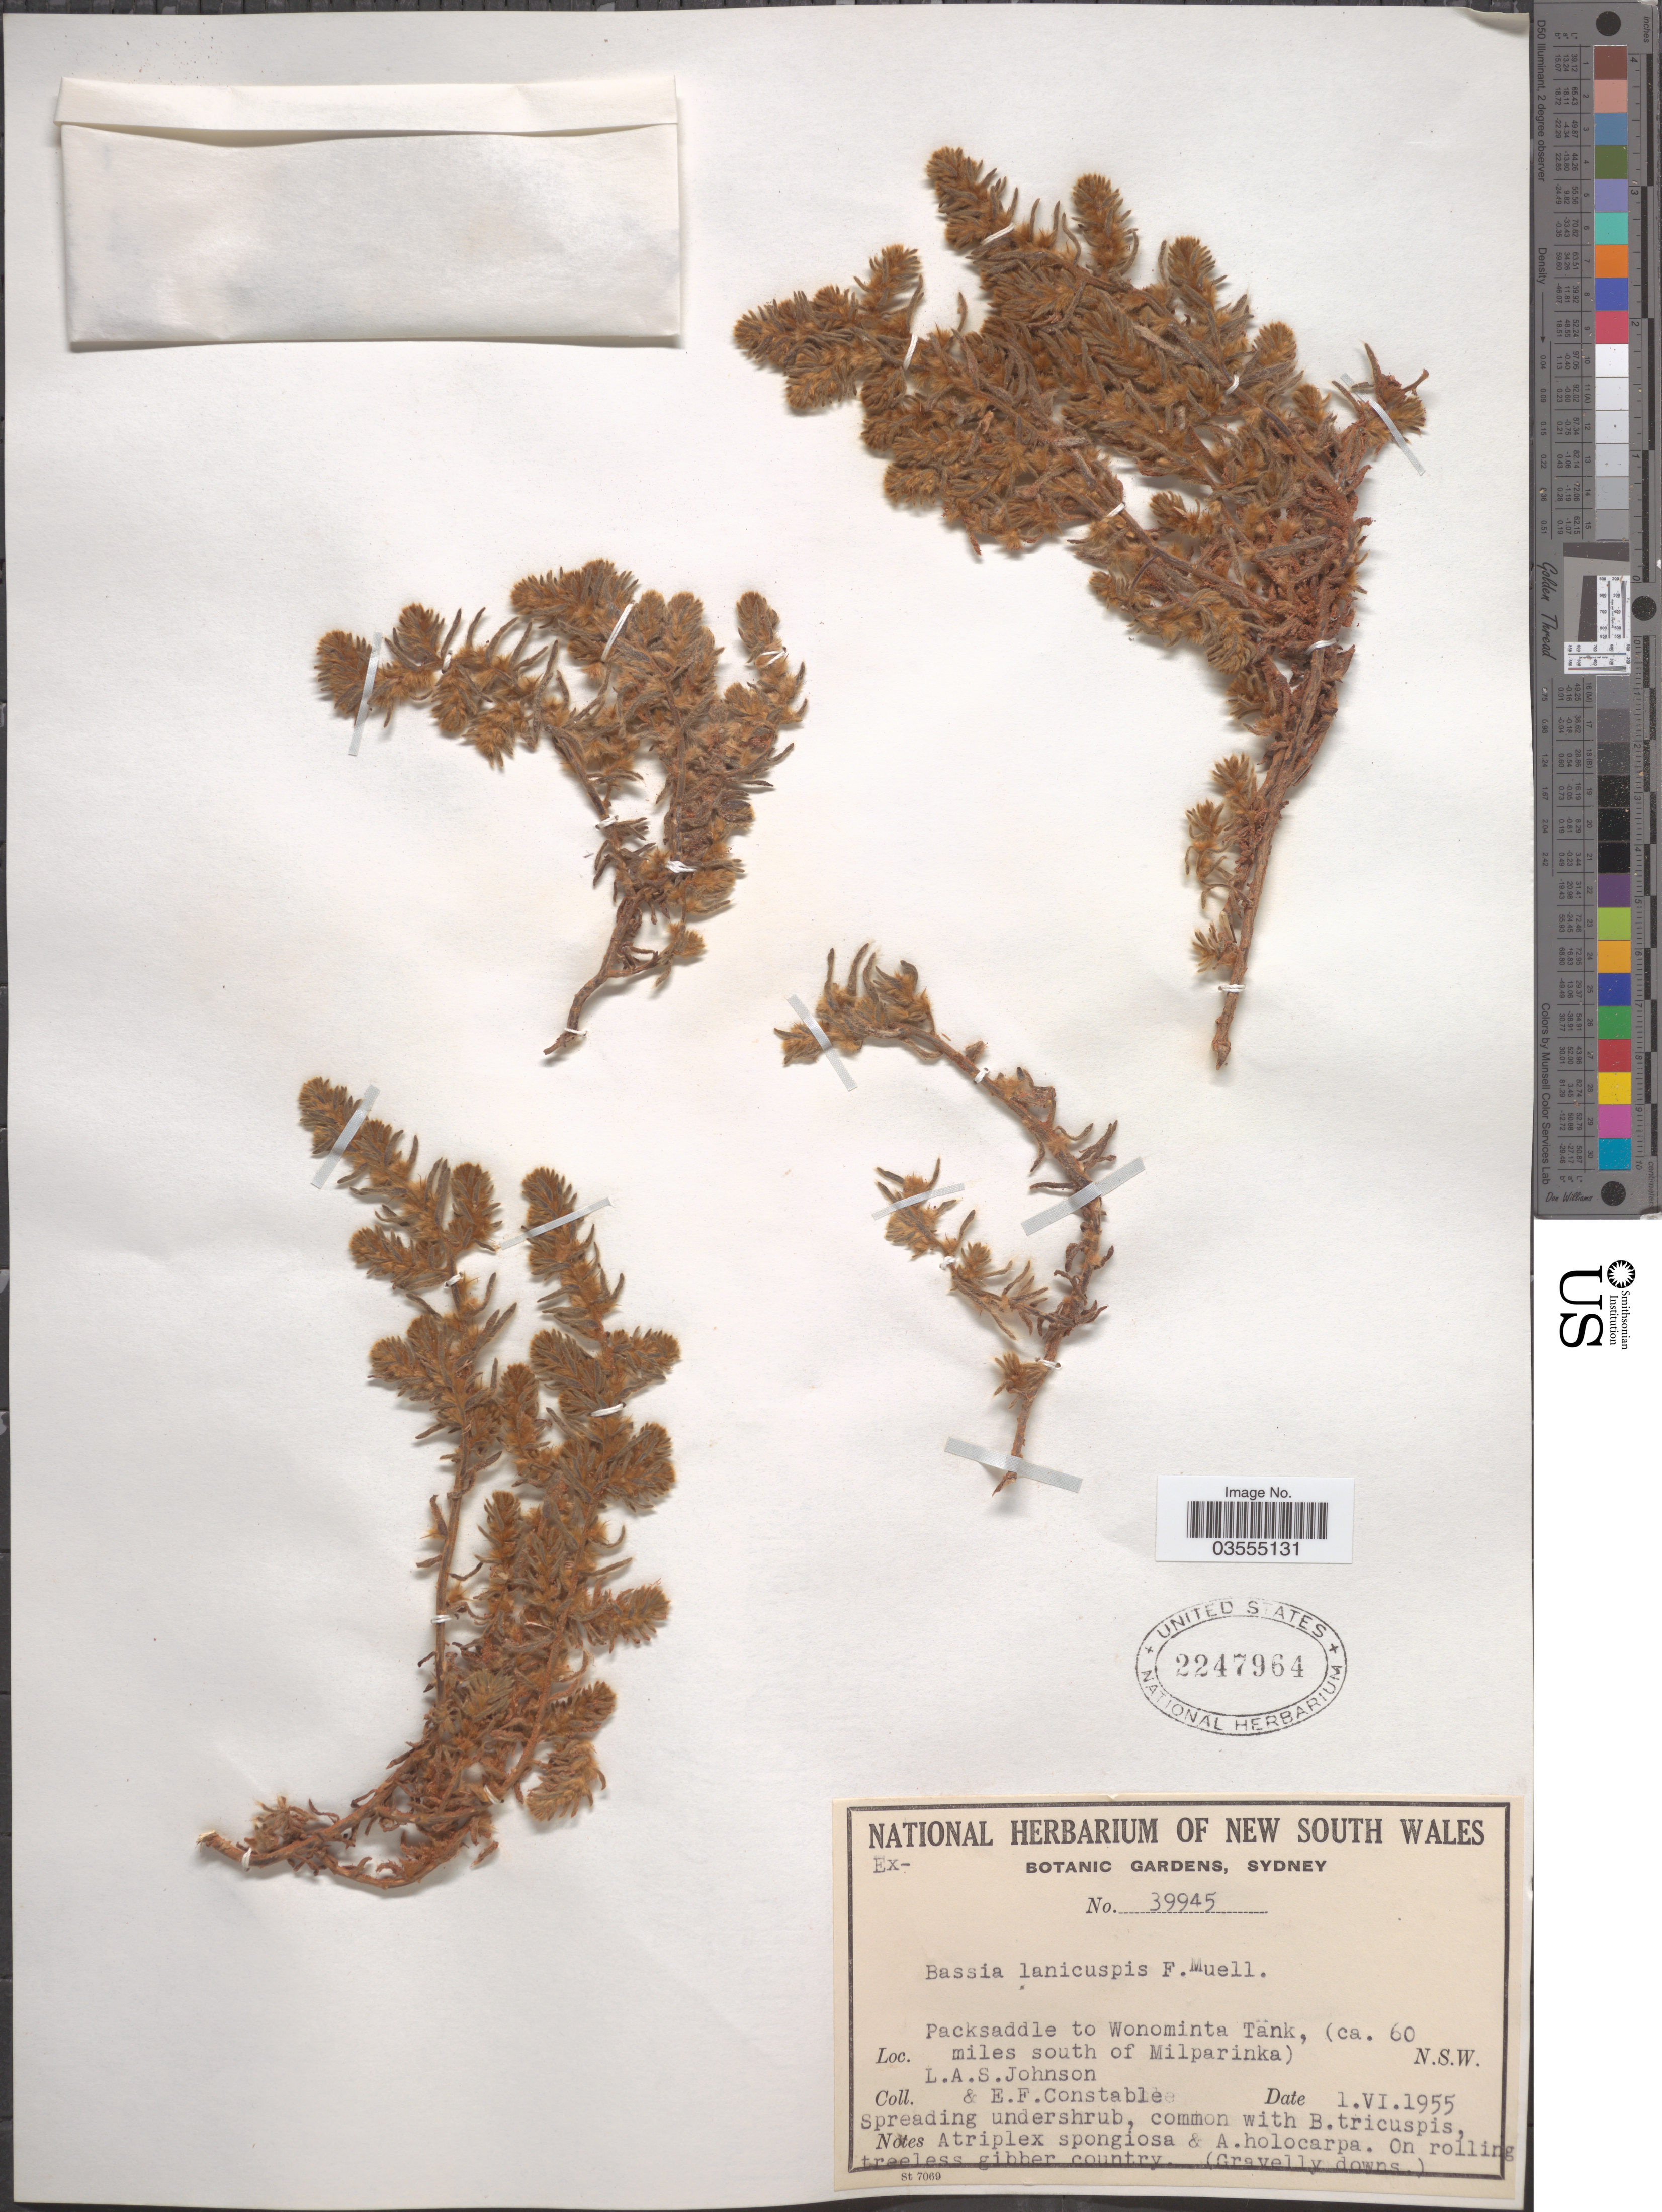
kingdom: Plantae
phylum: Tracheophyta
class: Magnoliopsida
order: Caryophyllales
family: Amaranthaceae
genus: Sclerolaena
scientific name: Sclerolaena lanicuspis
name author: (F. Muell.) F. Muell. ex Benth.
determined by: Wilson, Paul G.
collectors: L. A. S. Johnson & E. F. Constable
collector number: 39945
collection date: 1955-06-01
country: Australia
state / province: New South Wales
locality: Packsaddle to Wonominta Tank, (ca. 60 miles south of Milparinka).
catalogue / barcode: US 2247964